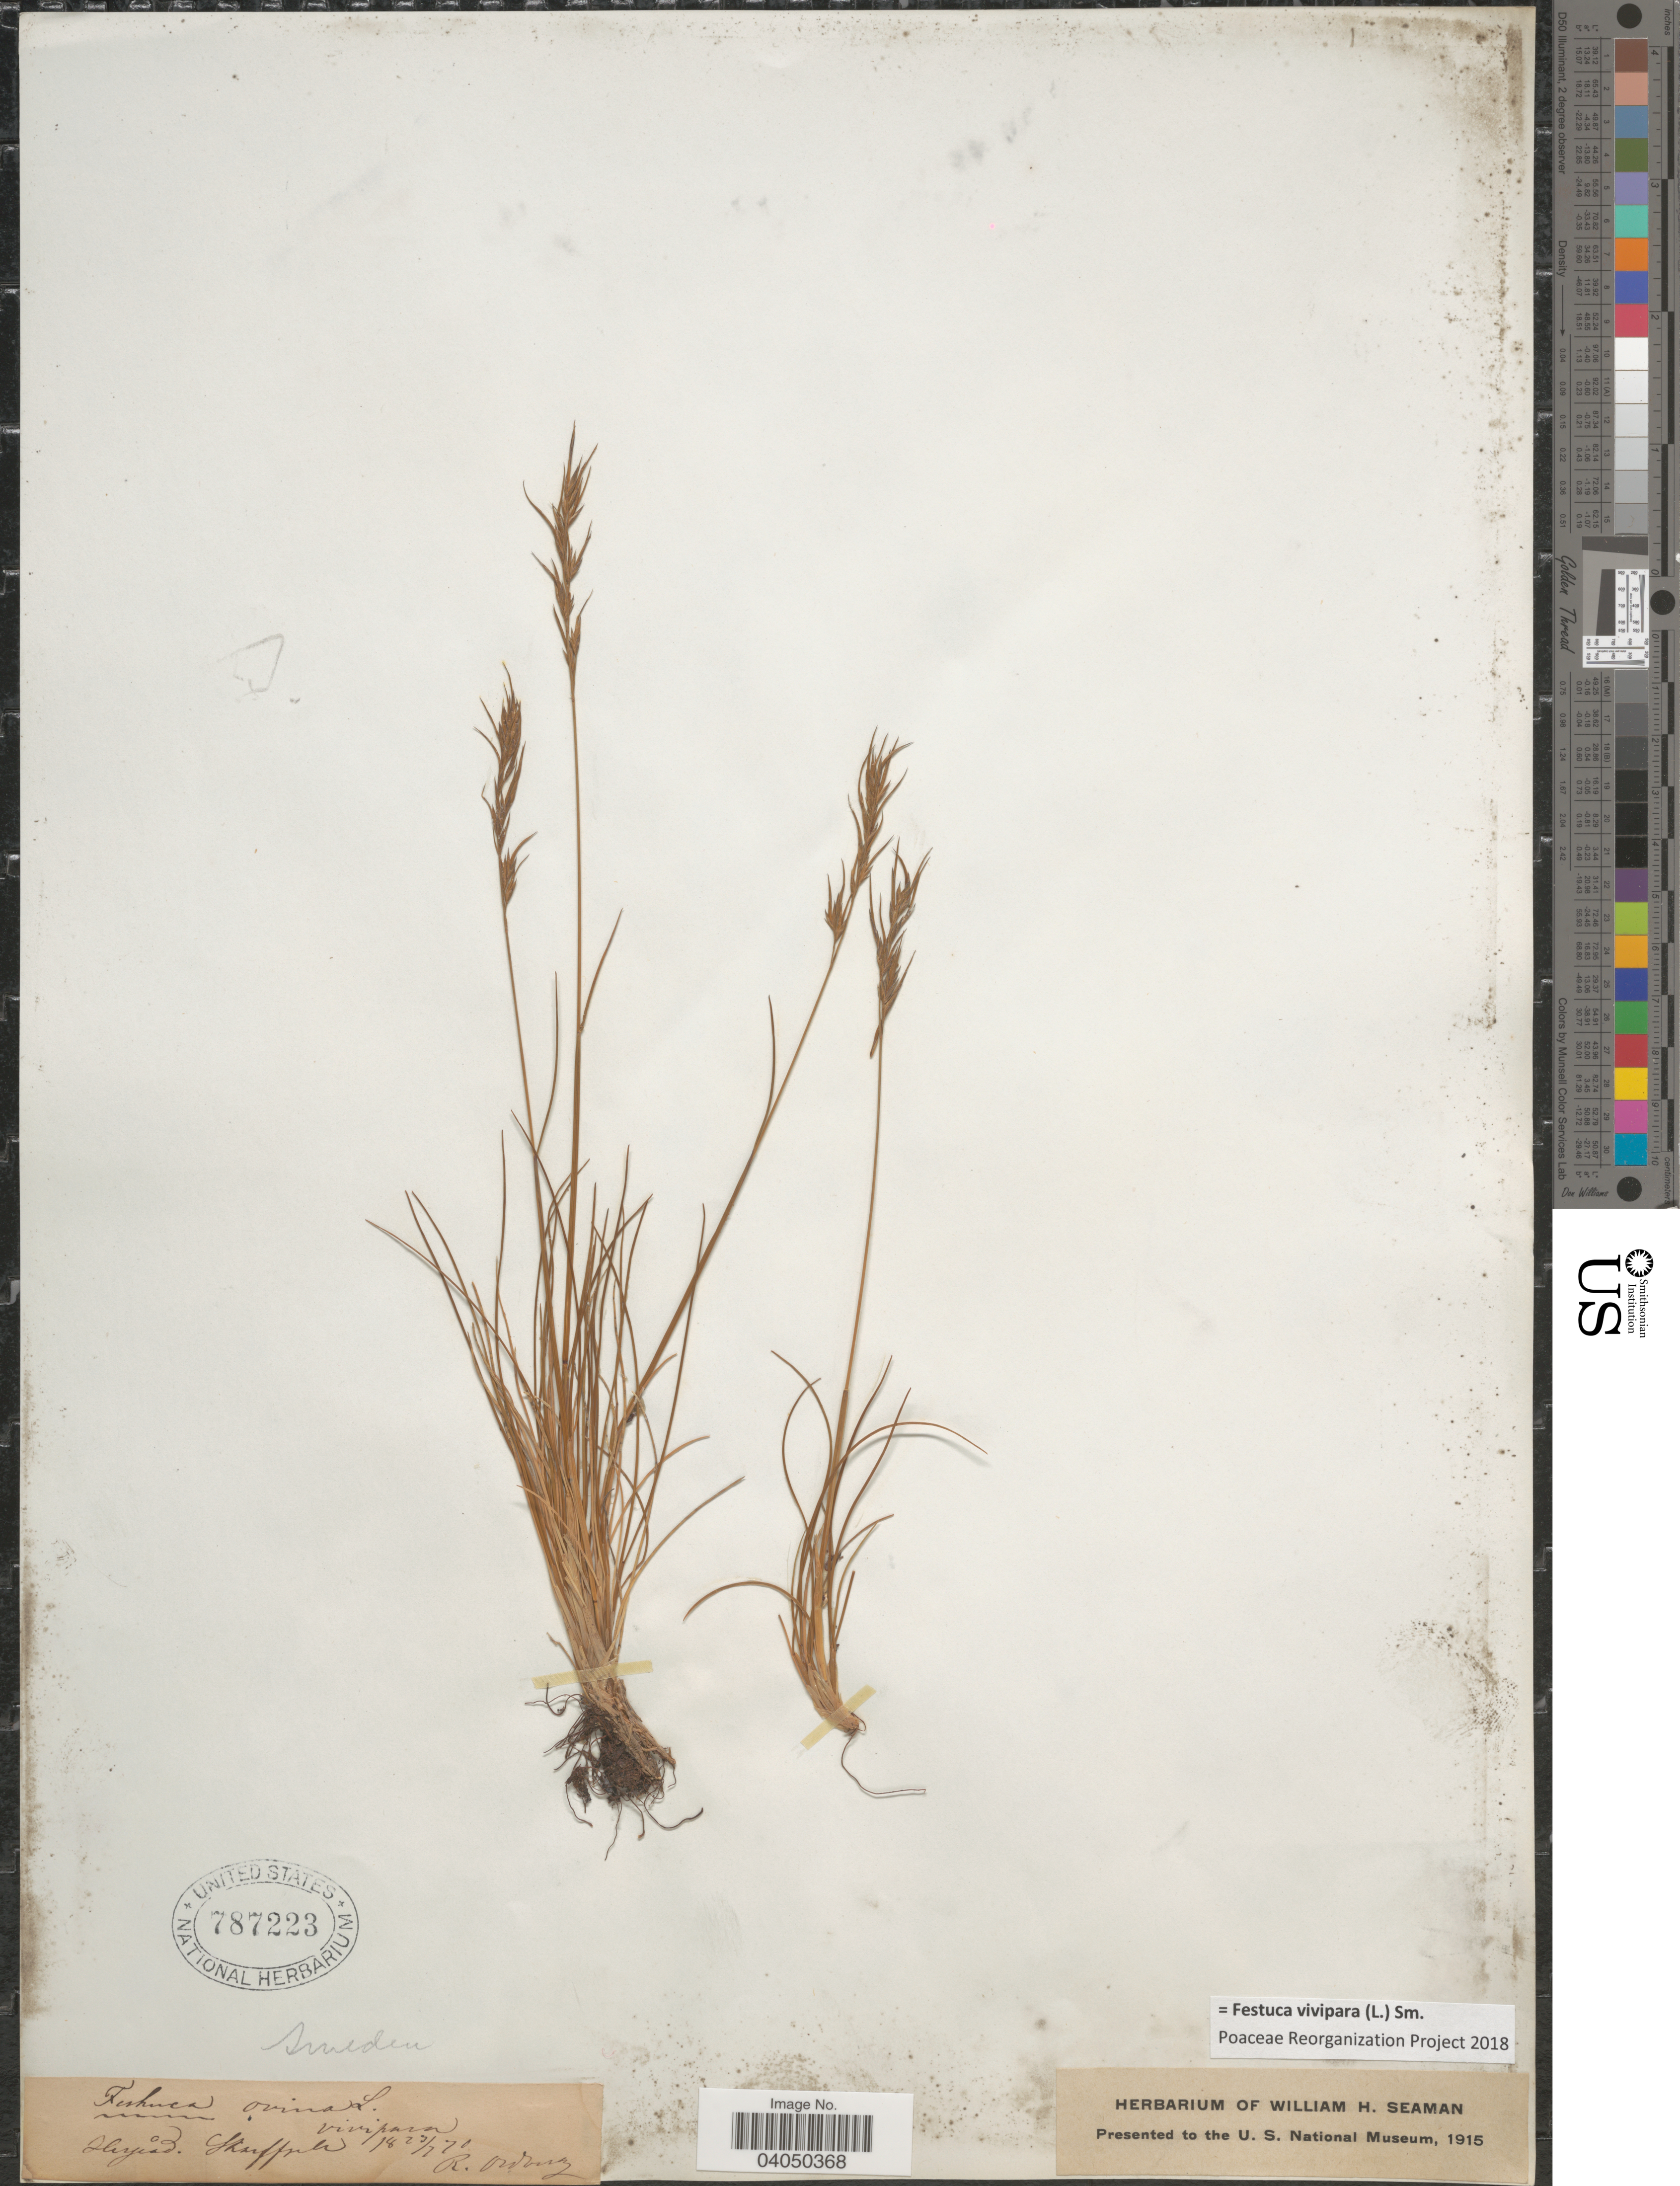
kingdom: Plantae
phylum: Tracheophyta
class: Liliopsida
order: Poales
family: Poaceae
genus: Festuca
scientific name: Festuca vivipara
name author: (L.) Sm.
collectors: R. Oldberg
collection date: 1870-07-23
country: Sweden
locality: Herjeåd. Skarffjell. [interpreted]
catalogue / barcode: US 787223